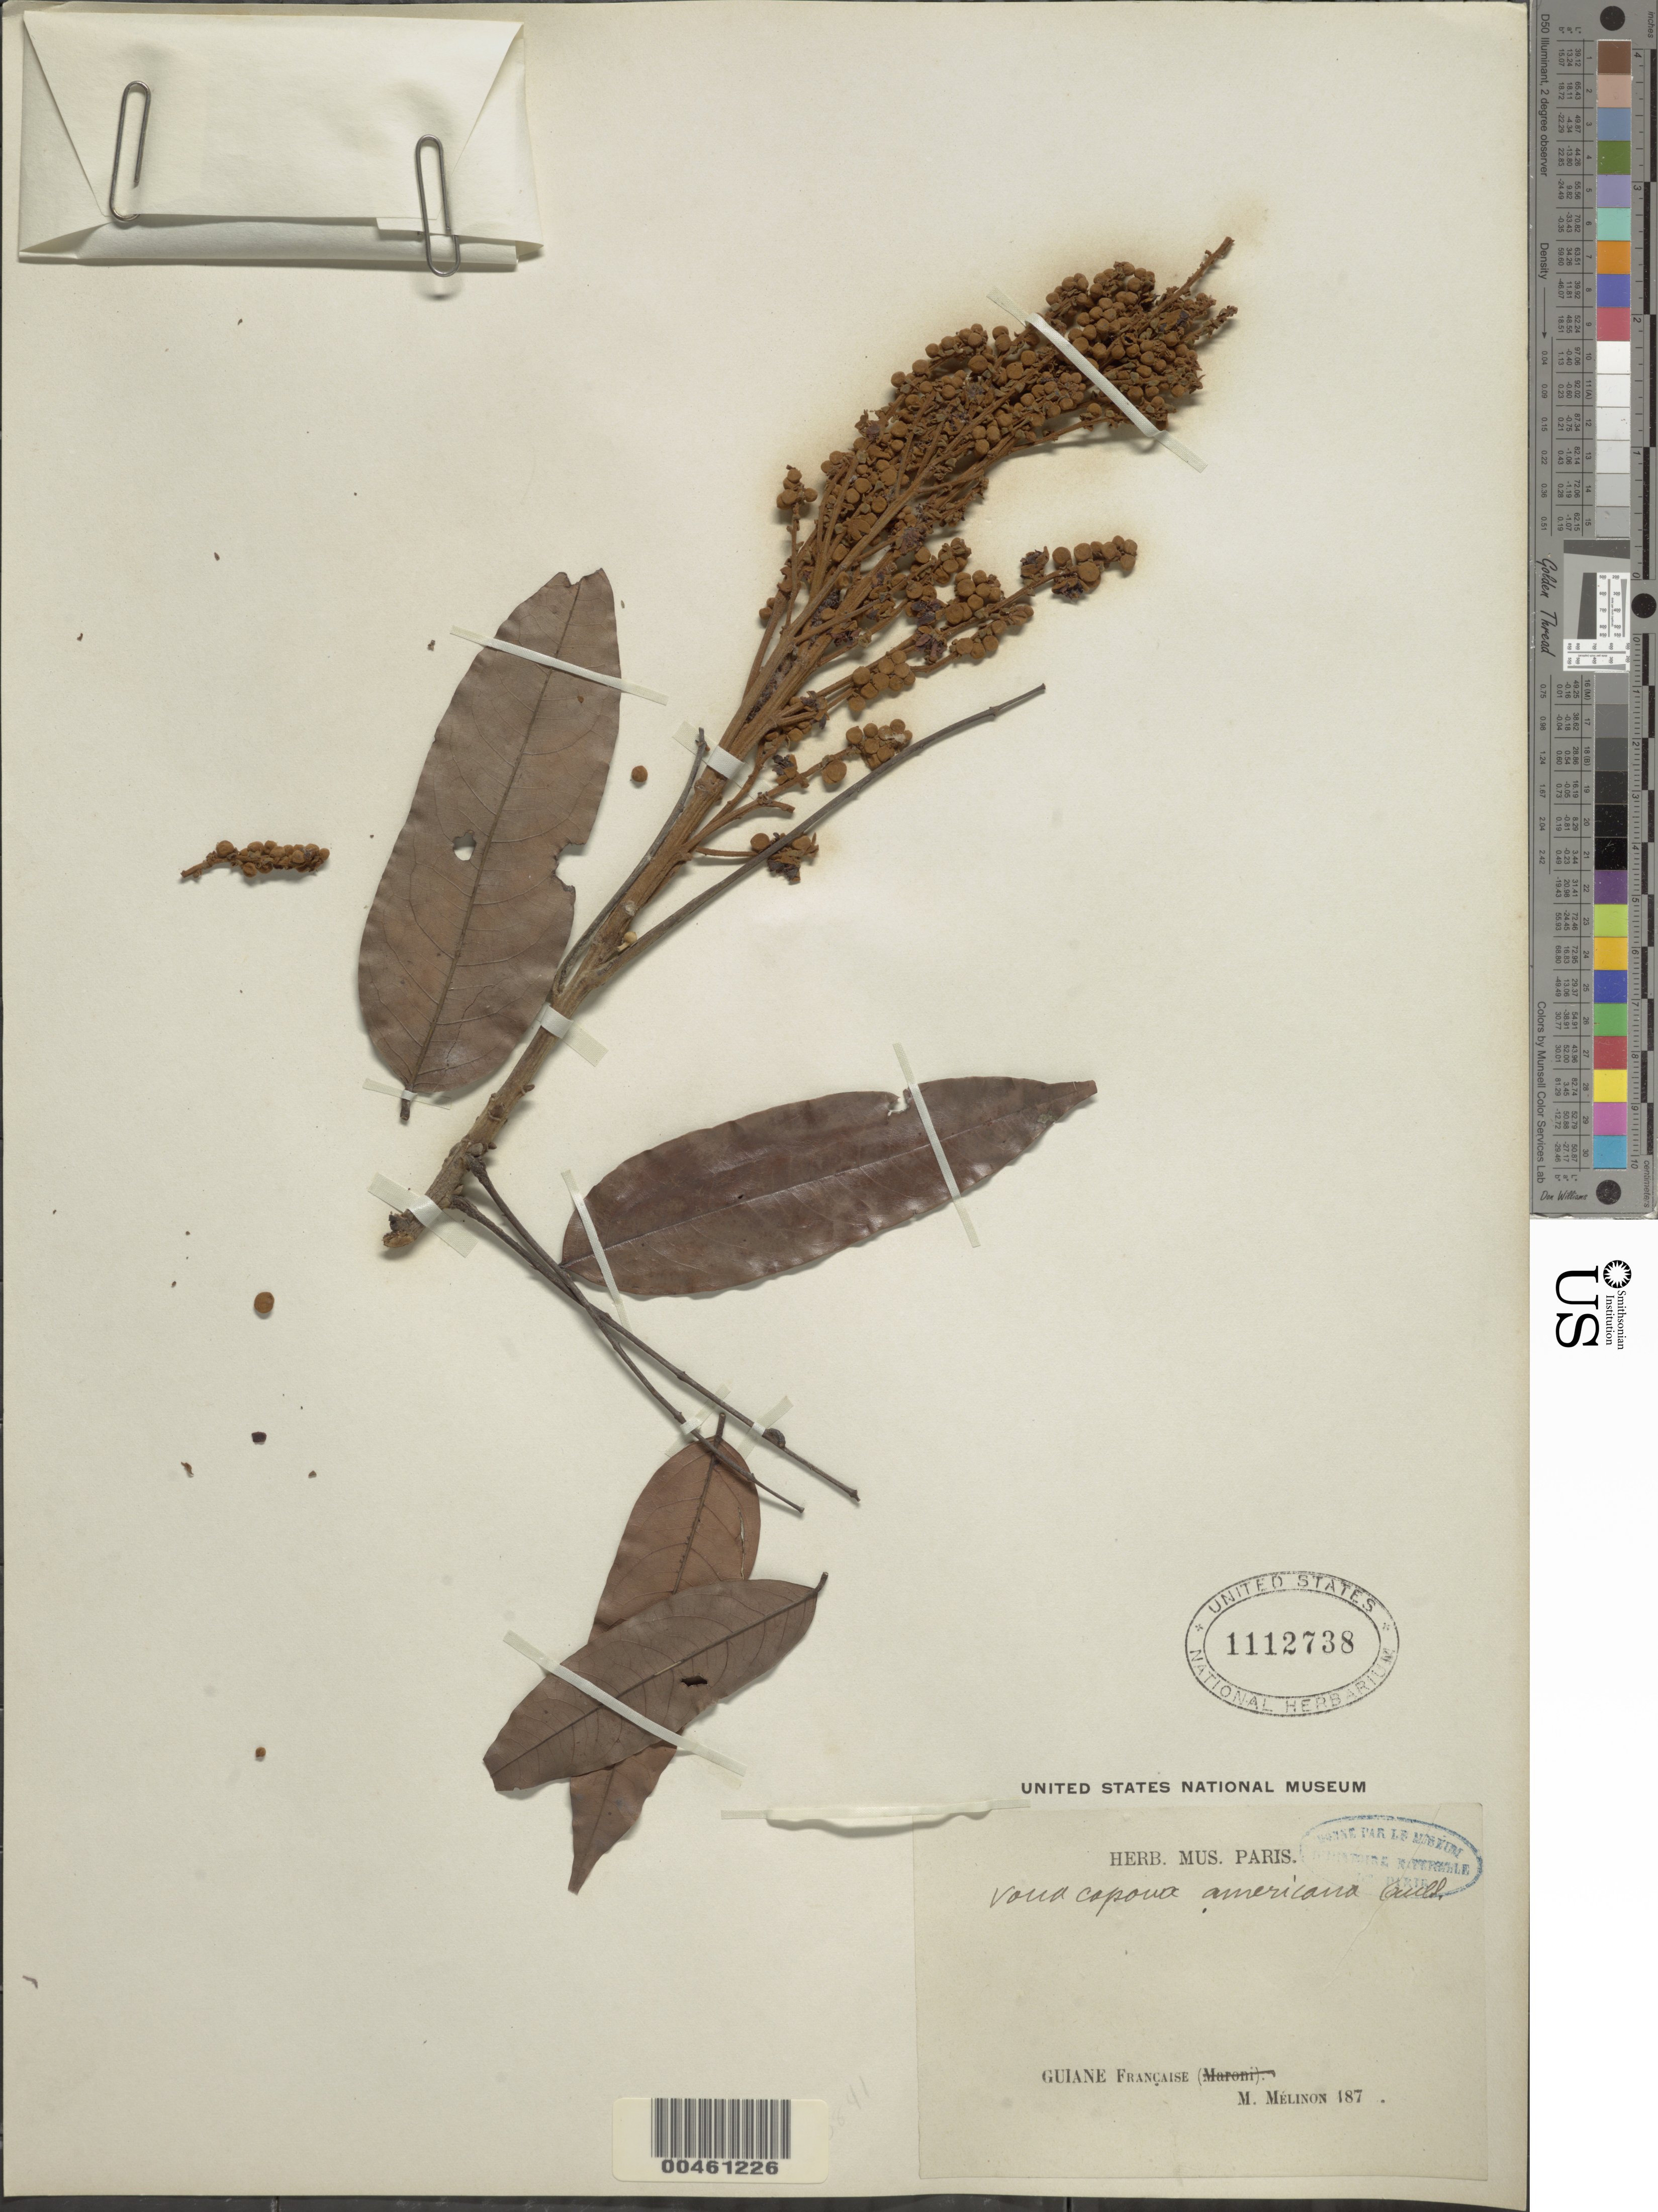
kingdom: Plantae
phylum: Tracheophyta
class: Magnoliopsida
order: Fabales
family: Fabaceae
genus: Vouacapoua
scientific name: Vouacapoua americana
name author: Aubl.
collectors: M. Melinon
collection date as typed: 187-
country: French Guiana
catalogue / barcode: US 1112738